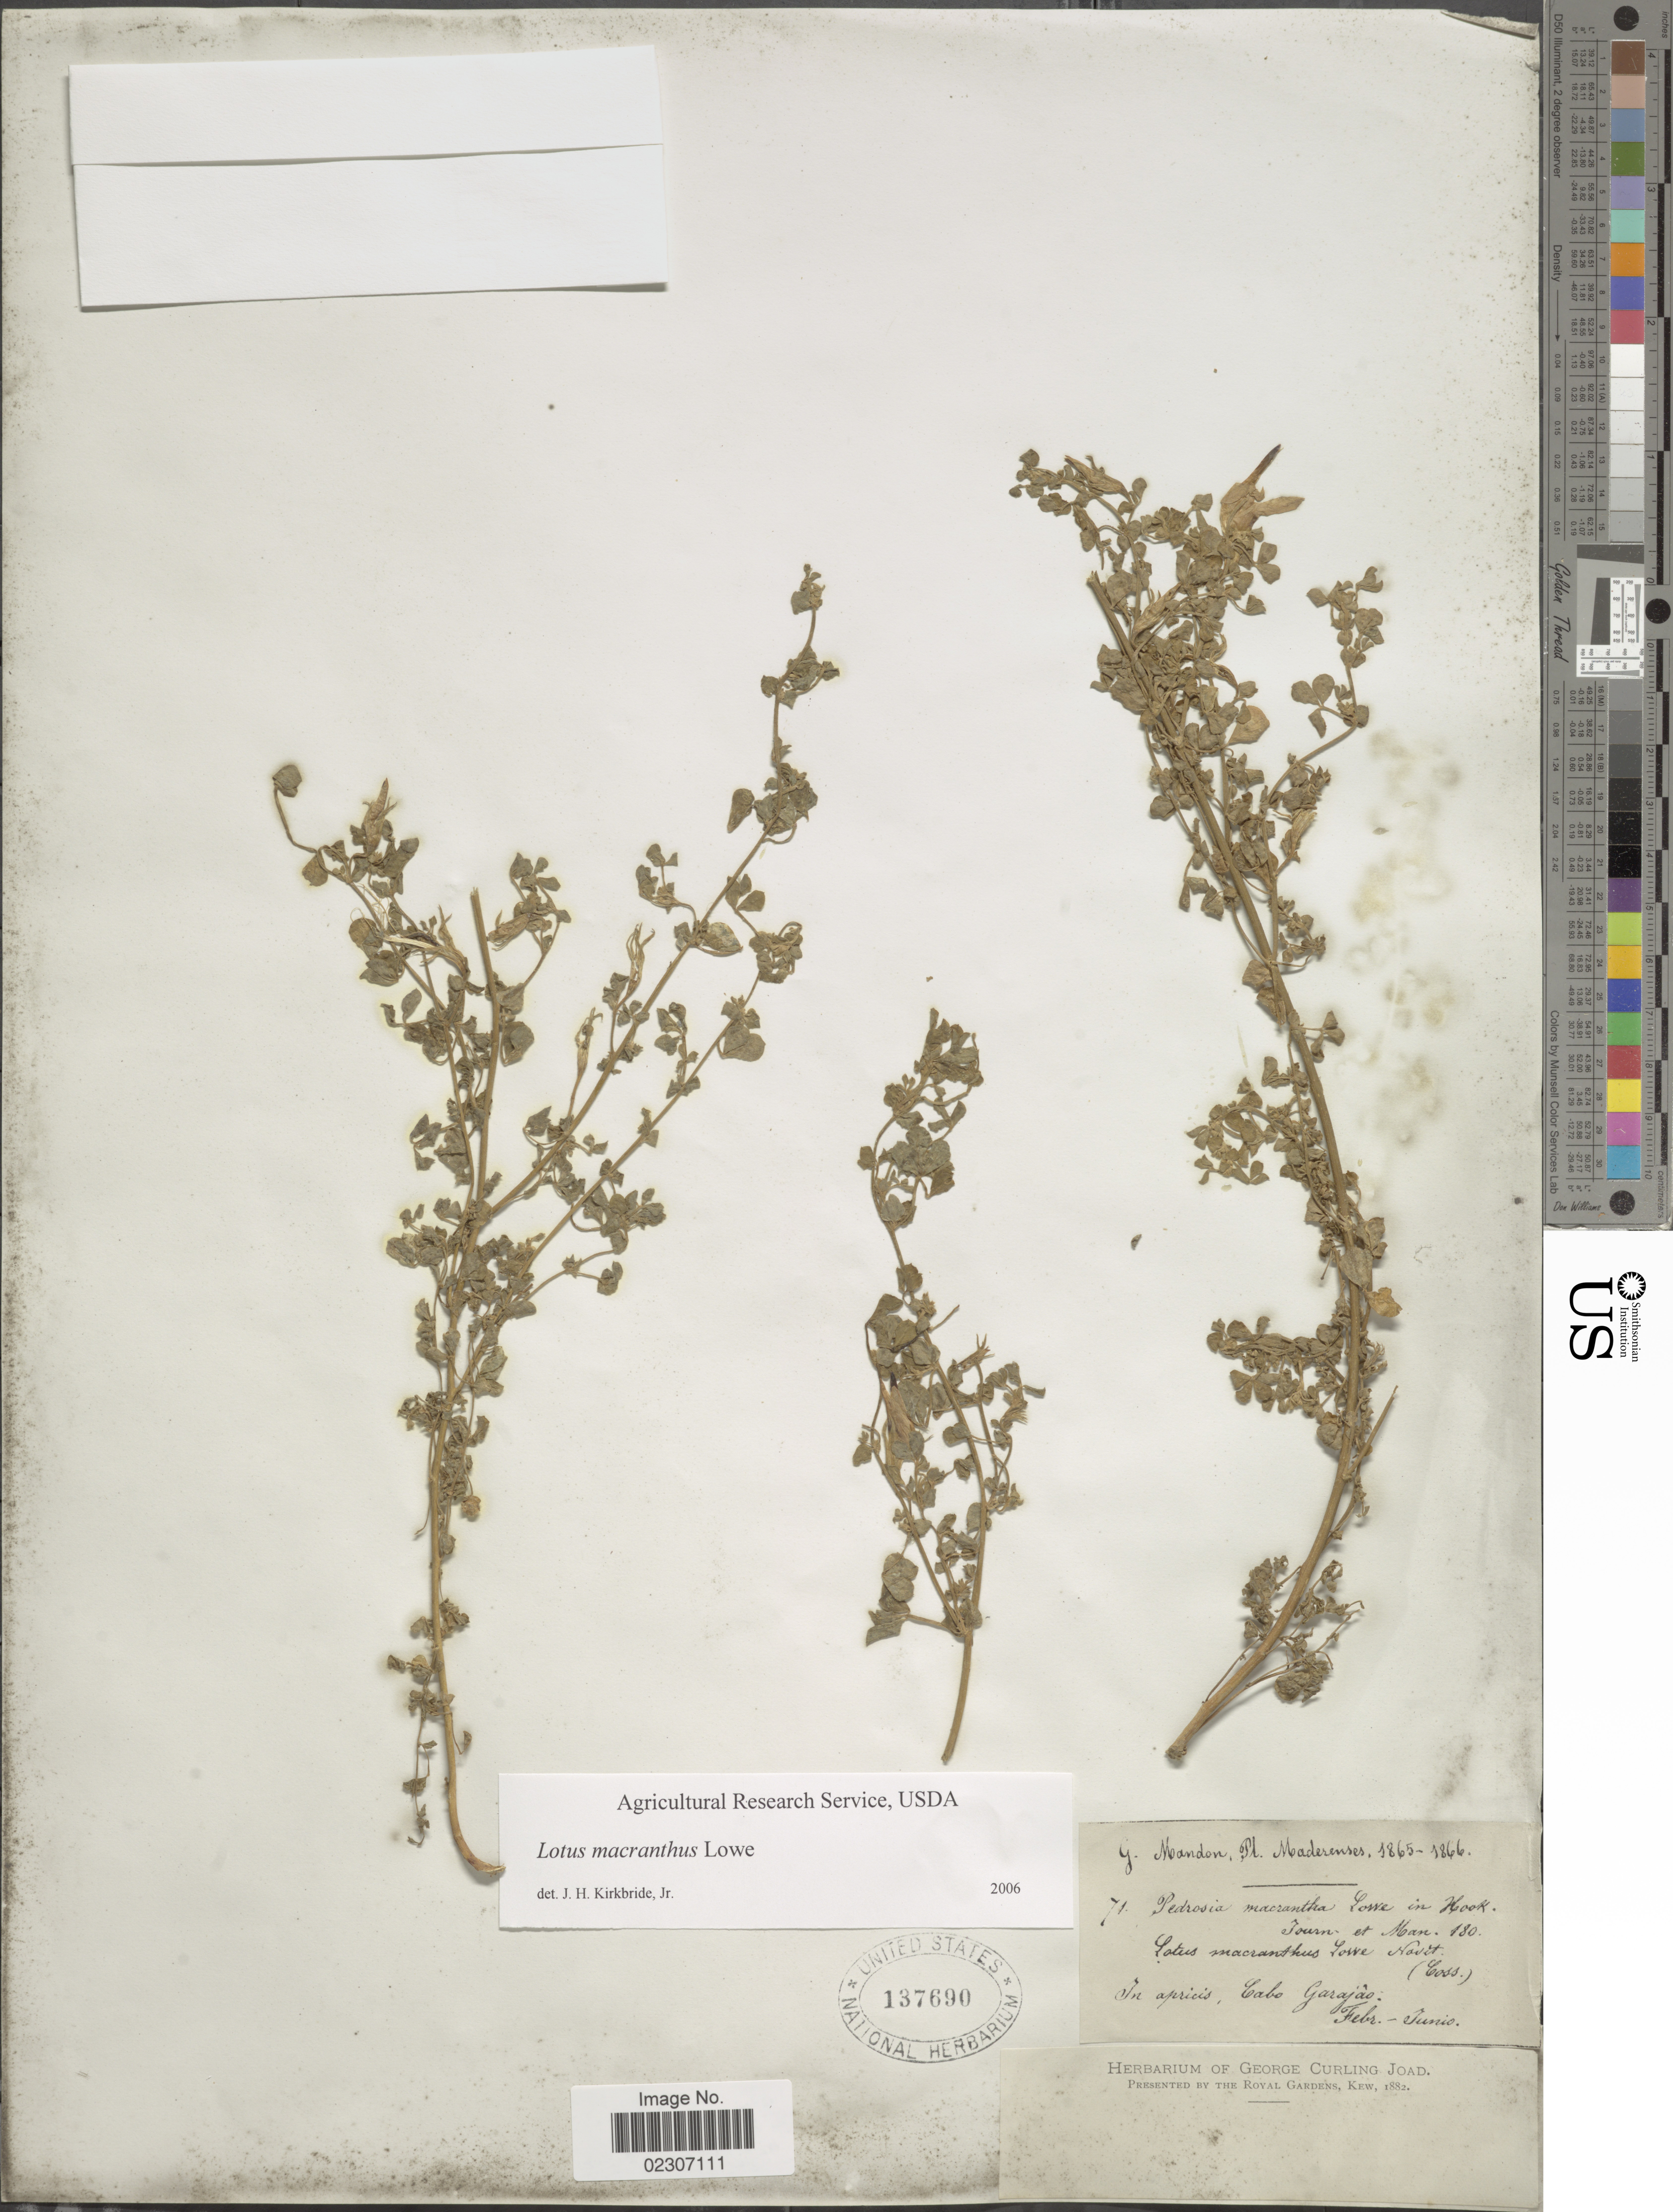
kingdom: Plantae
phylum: Tracheophyta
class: Magnoliopsida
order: Fabales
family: Fabaceae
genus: Lotus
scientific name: Lotus macranthus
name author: Lowe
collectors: G. Mandon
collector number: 71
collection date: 1866-02/1866-06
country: Portugal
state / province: Madeira (Aut. Reg.)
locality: Maderenses, In apricis, Cabo Garajao.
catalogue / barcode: US 137690